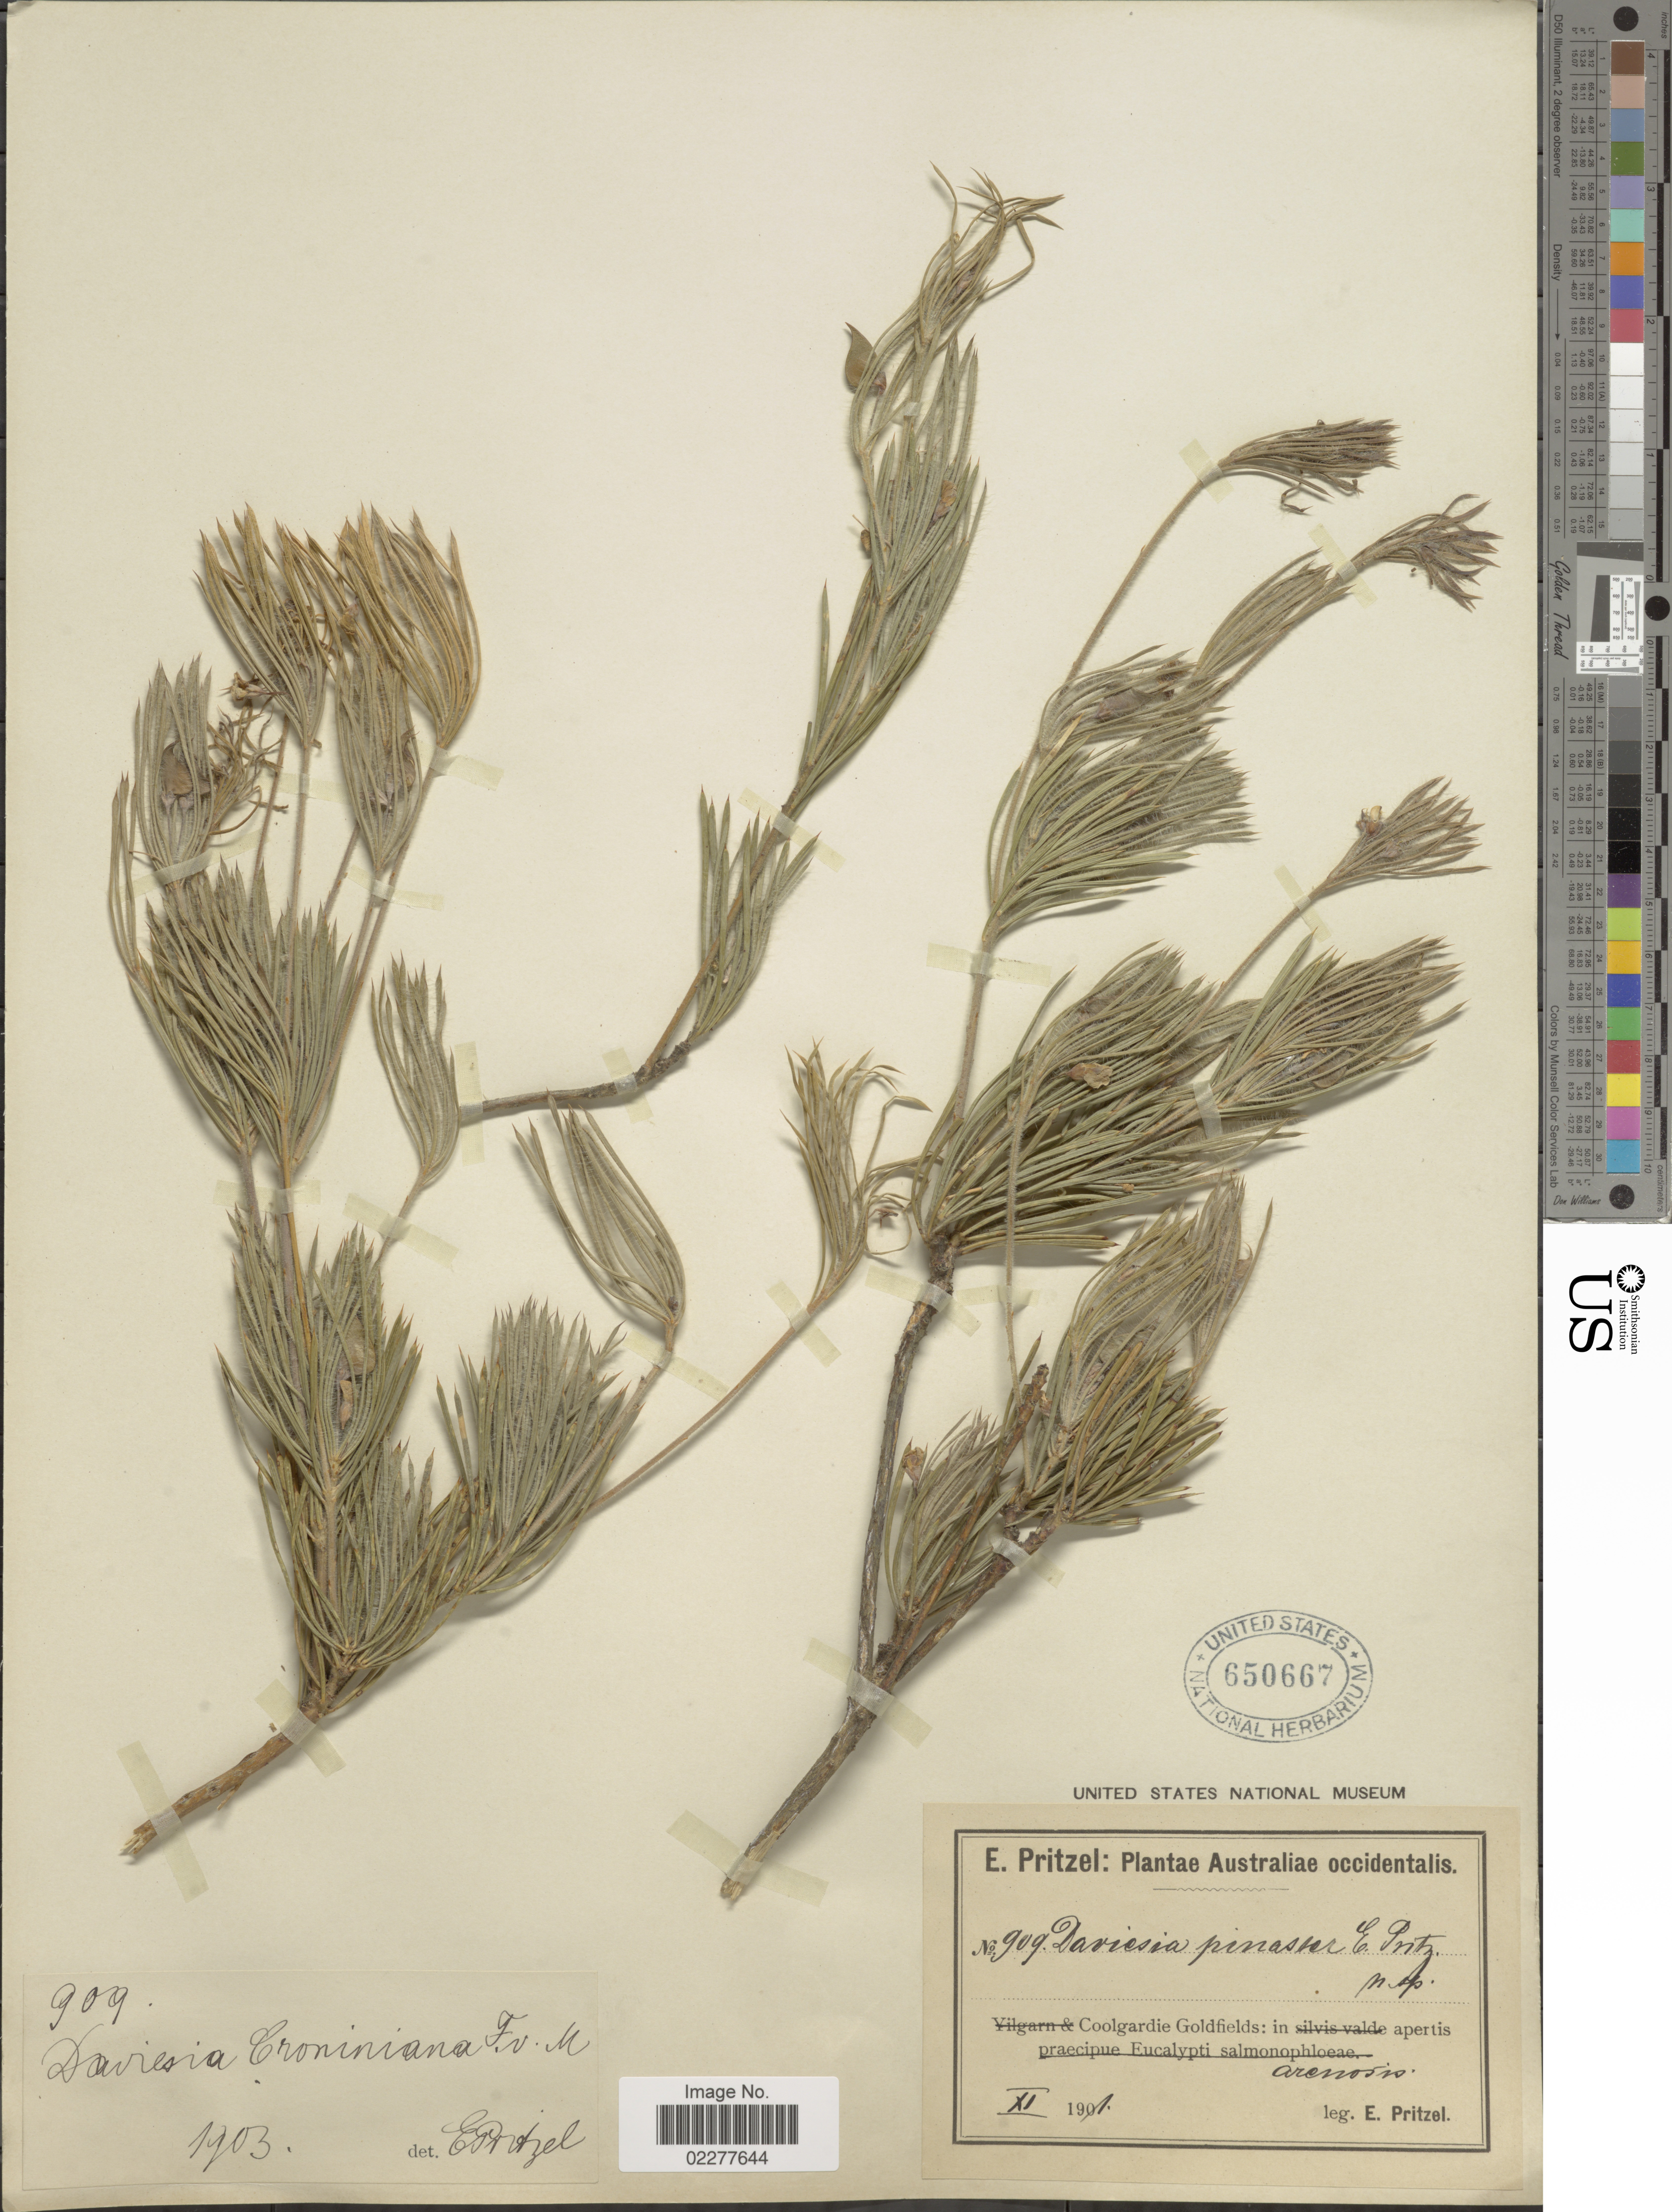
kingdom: Plantae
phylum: Tracheophyta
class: Magnoliopsida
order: Fabales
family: Fabaceae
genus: Daviesia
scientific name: Daviesia croniniana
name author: F. Muell.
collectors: E. G. Pritzel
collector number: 909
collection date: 1901-11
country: Australia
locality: Australiae occidentalis. Coolgardie Goldfields.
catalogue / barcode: US 650667